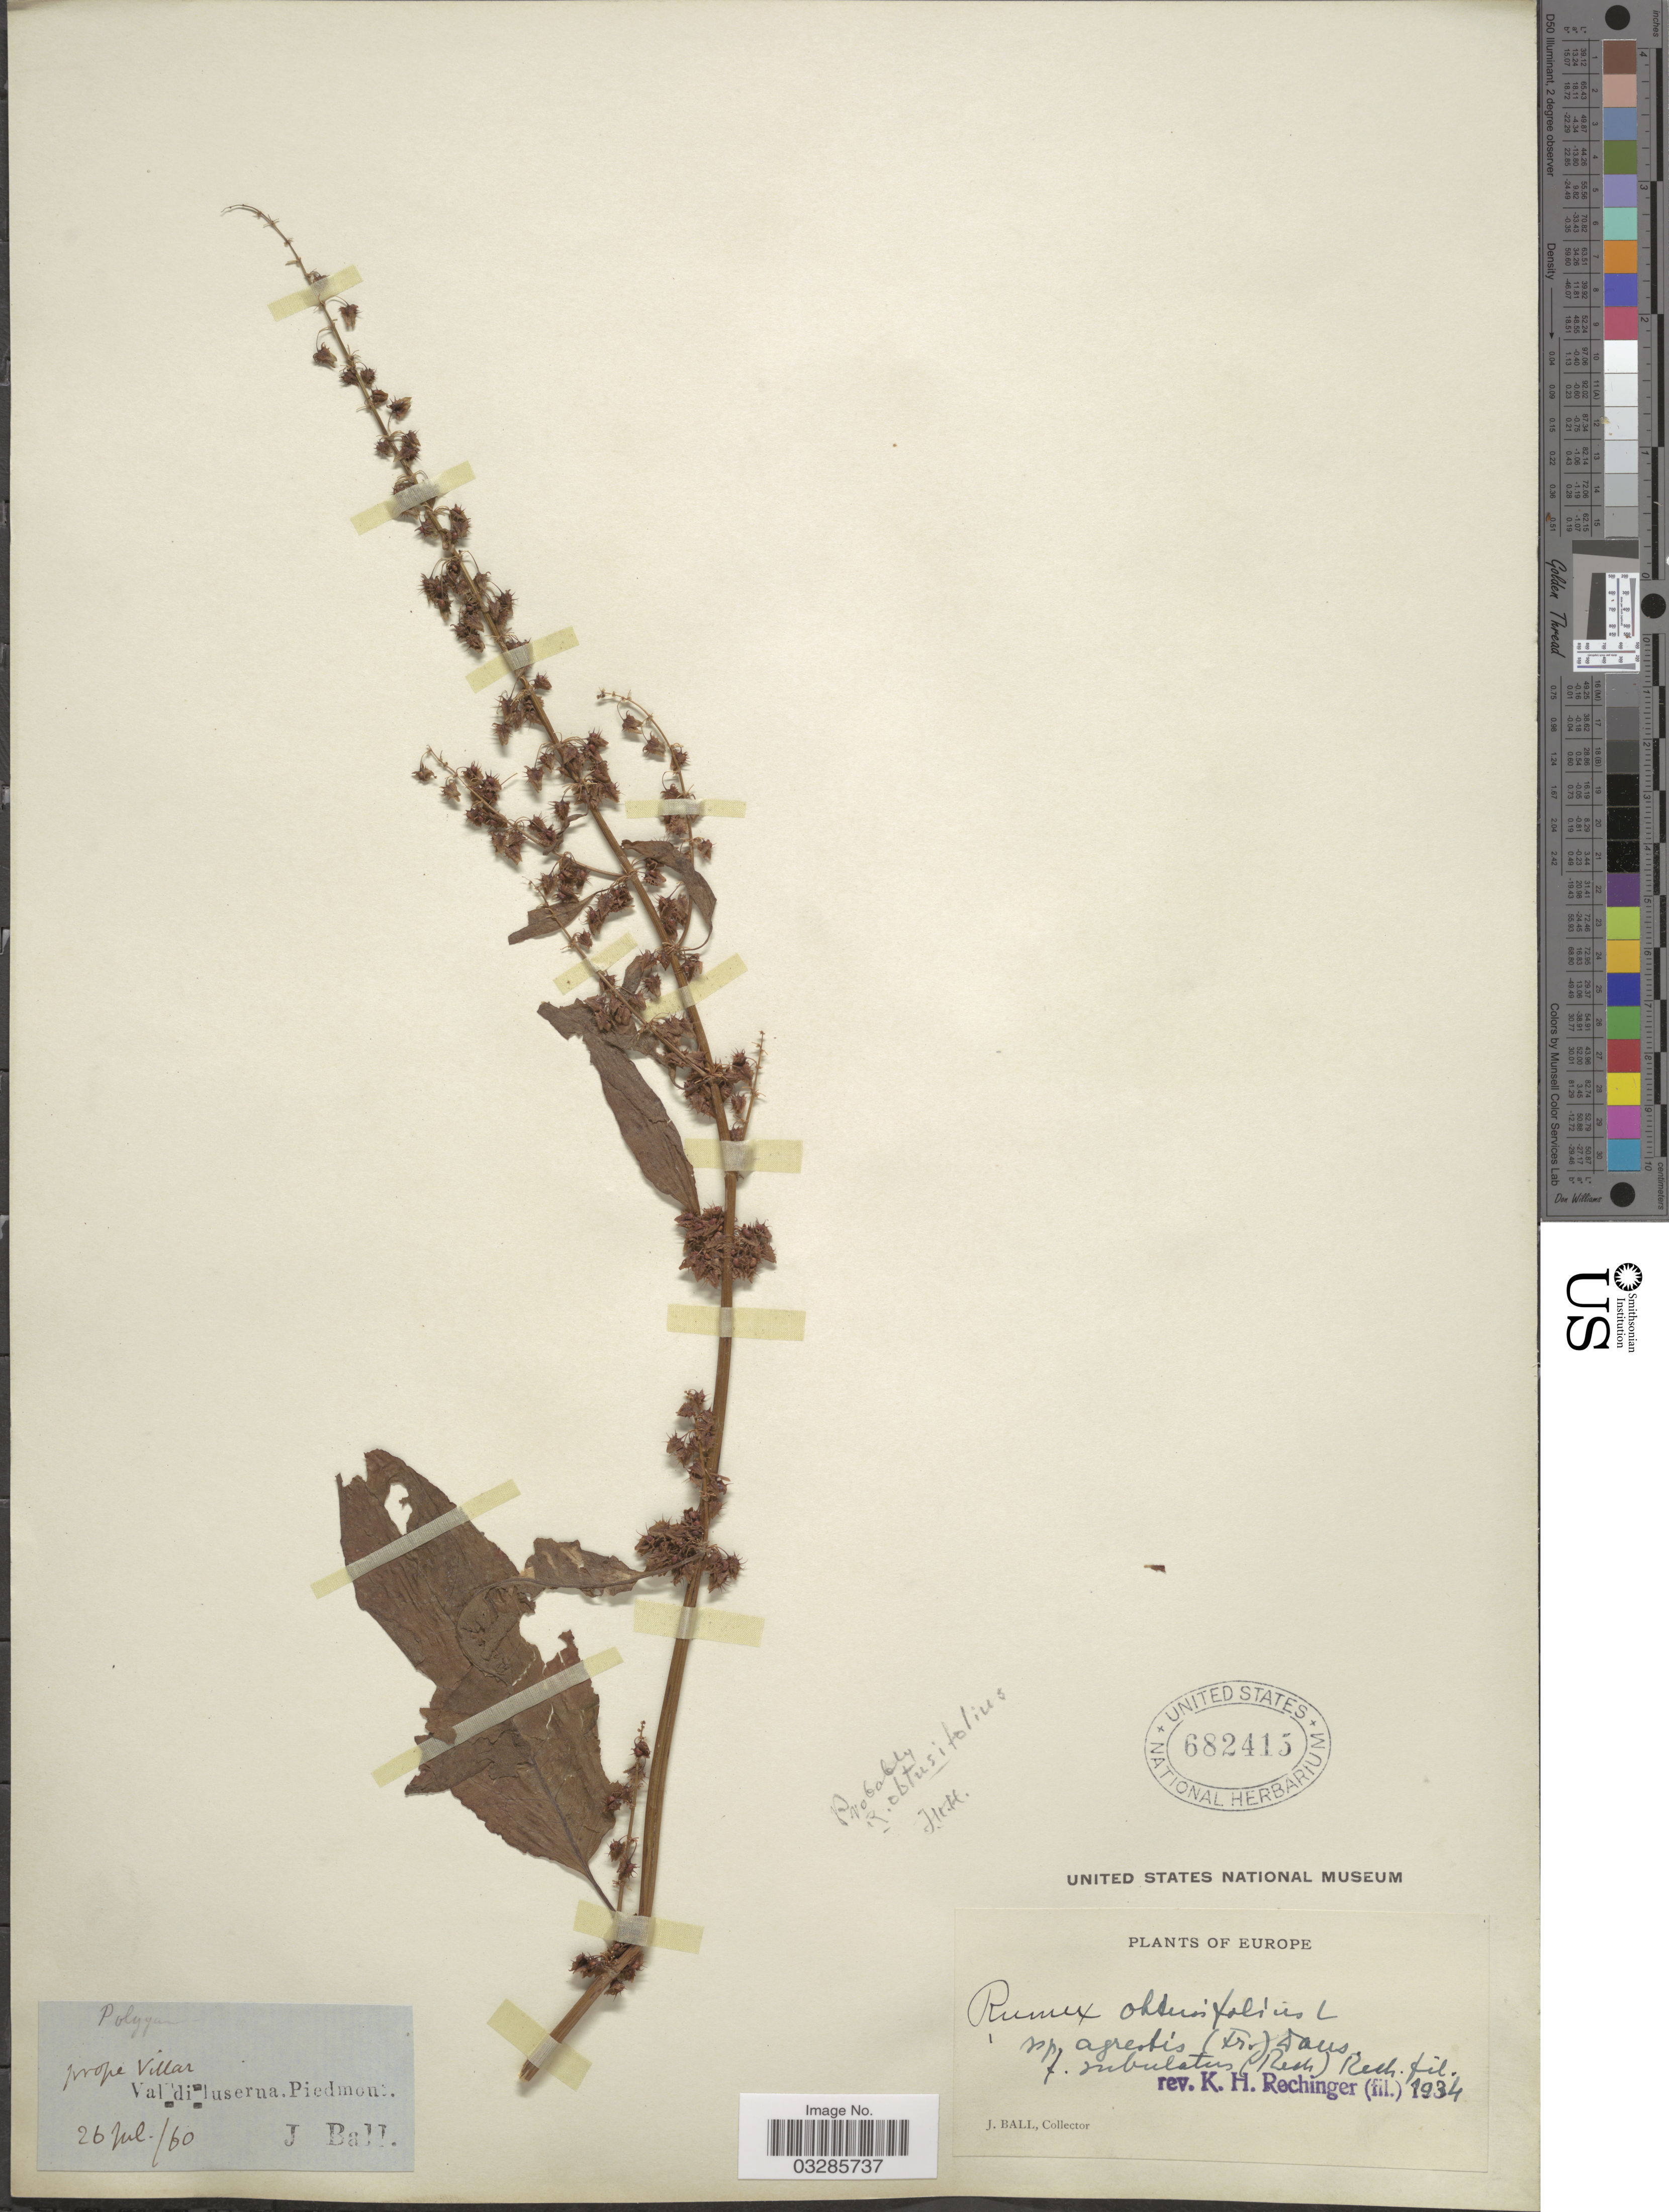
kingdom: Plantae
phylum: Tracheophyta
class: Magnoliopsida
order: Caryophyllales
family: Polygonaceae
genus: Rumex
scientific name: Rumex obtusifolius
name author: L.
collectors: J. Ball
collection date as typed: Transcribed d/m/y: 26/7/60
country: Italy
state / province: Piedmont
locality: Prope Villar, Val'di Luserna.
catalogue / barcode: US 682415